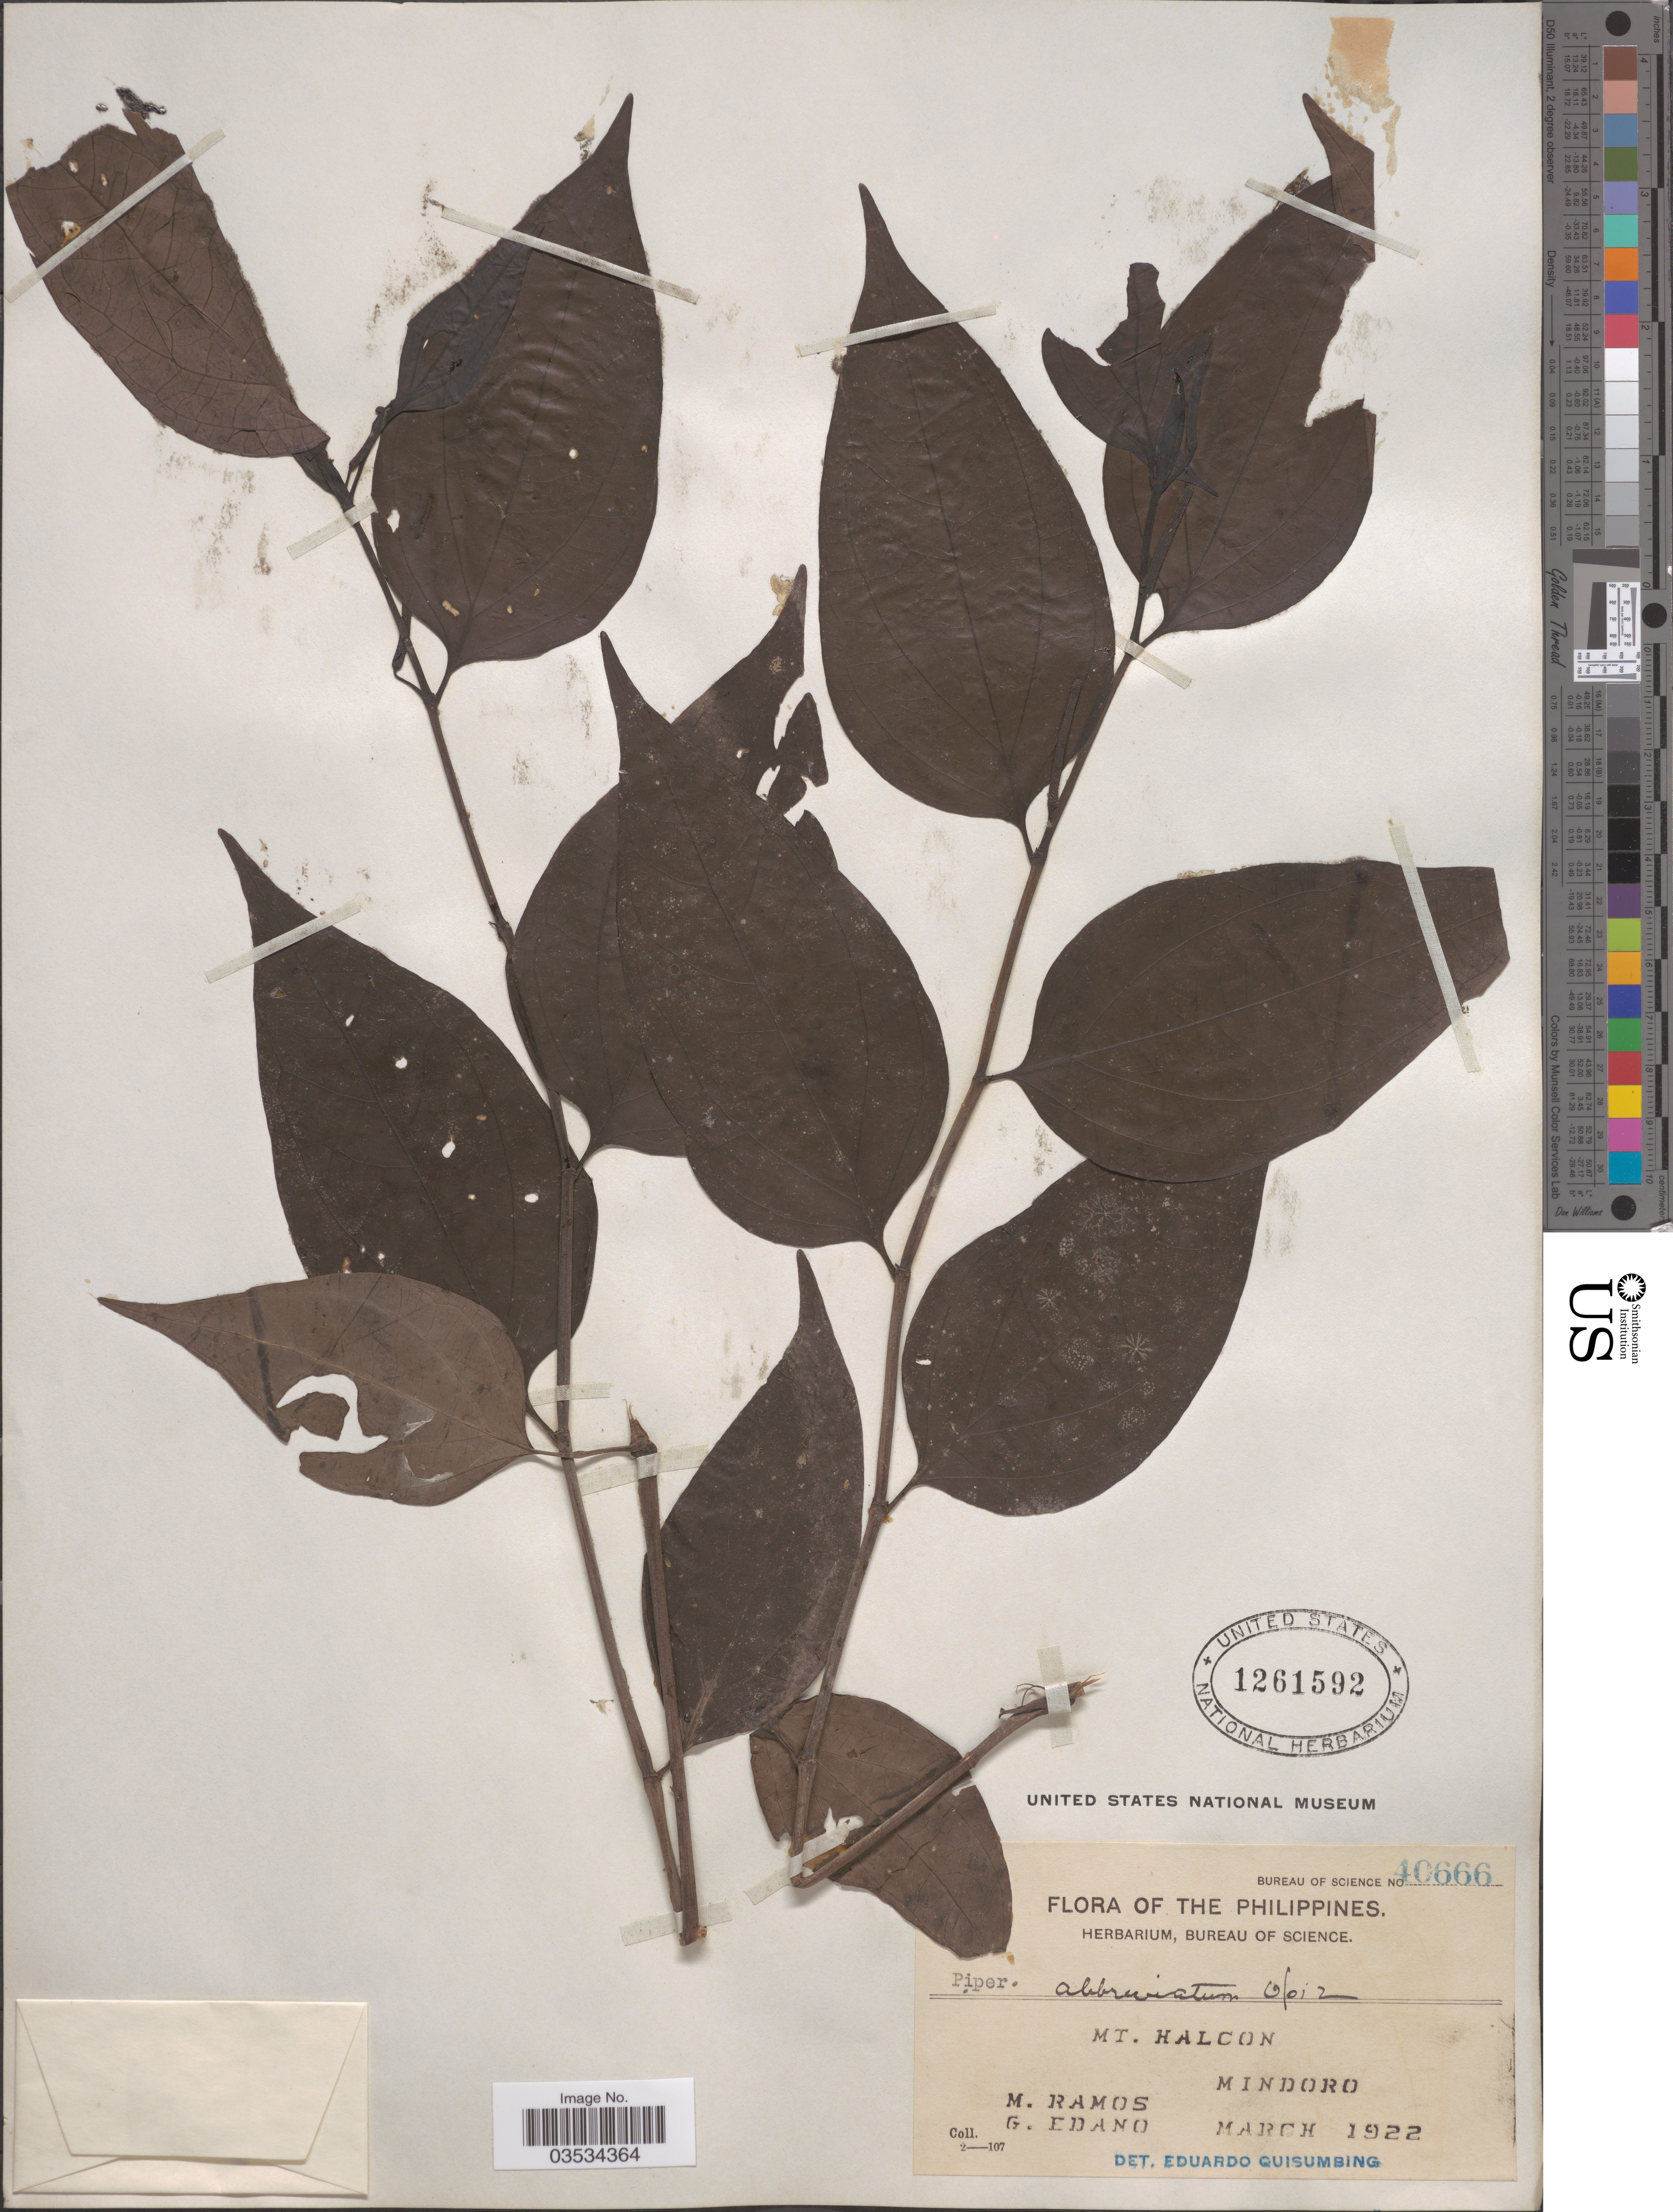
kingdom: Plantae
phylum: Tracheophyta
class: Magnoliopsida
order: Piperales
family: Piperaceae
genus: Piper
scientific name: Piper abbreviatum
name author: Opiz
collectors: M. Ramos & G. Edaño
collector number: Bureau of Science 40666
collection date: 1922-03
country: Philippines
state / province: Mimaropa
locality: Mt. Halcon. Mindoro.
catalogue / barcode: US 1261592